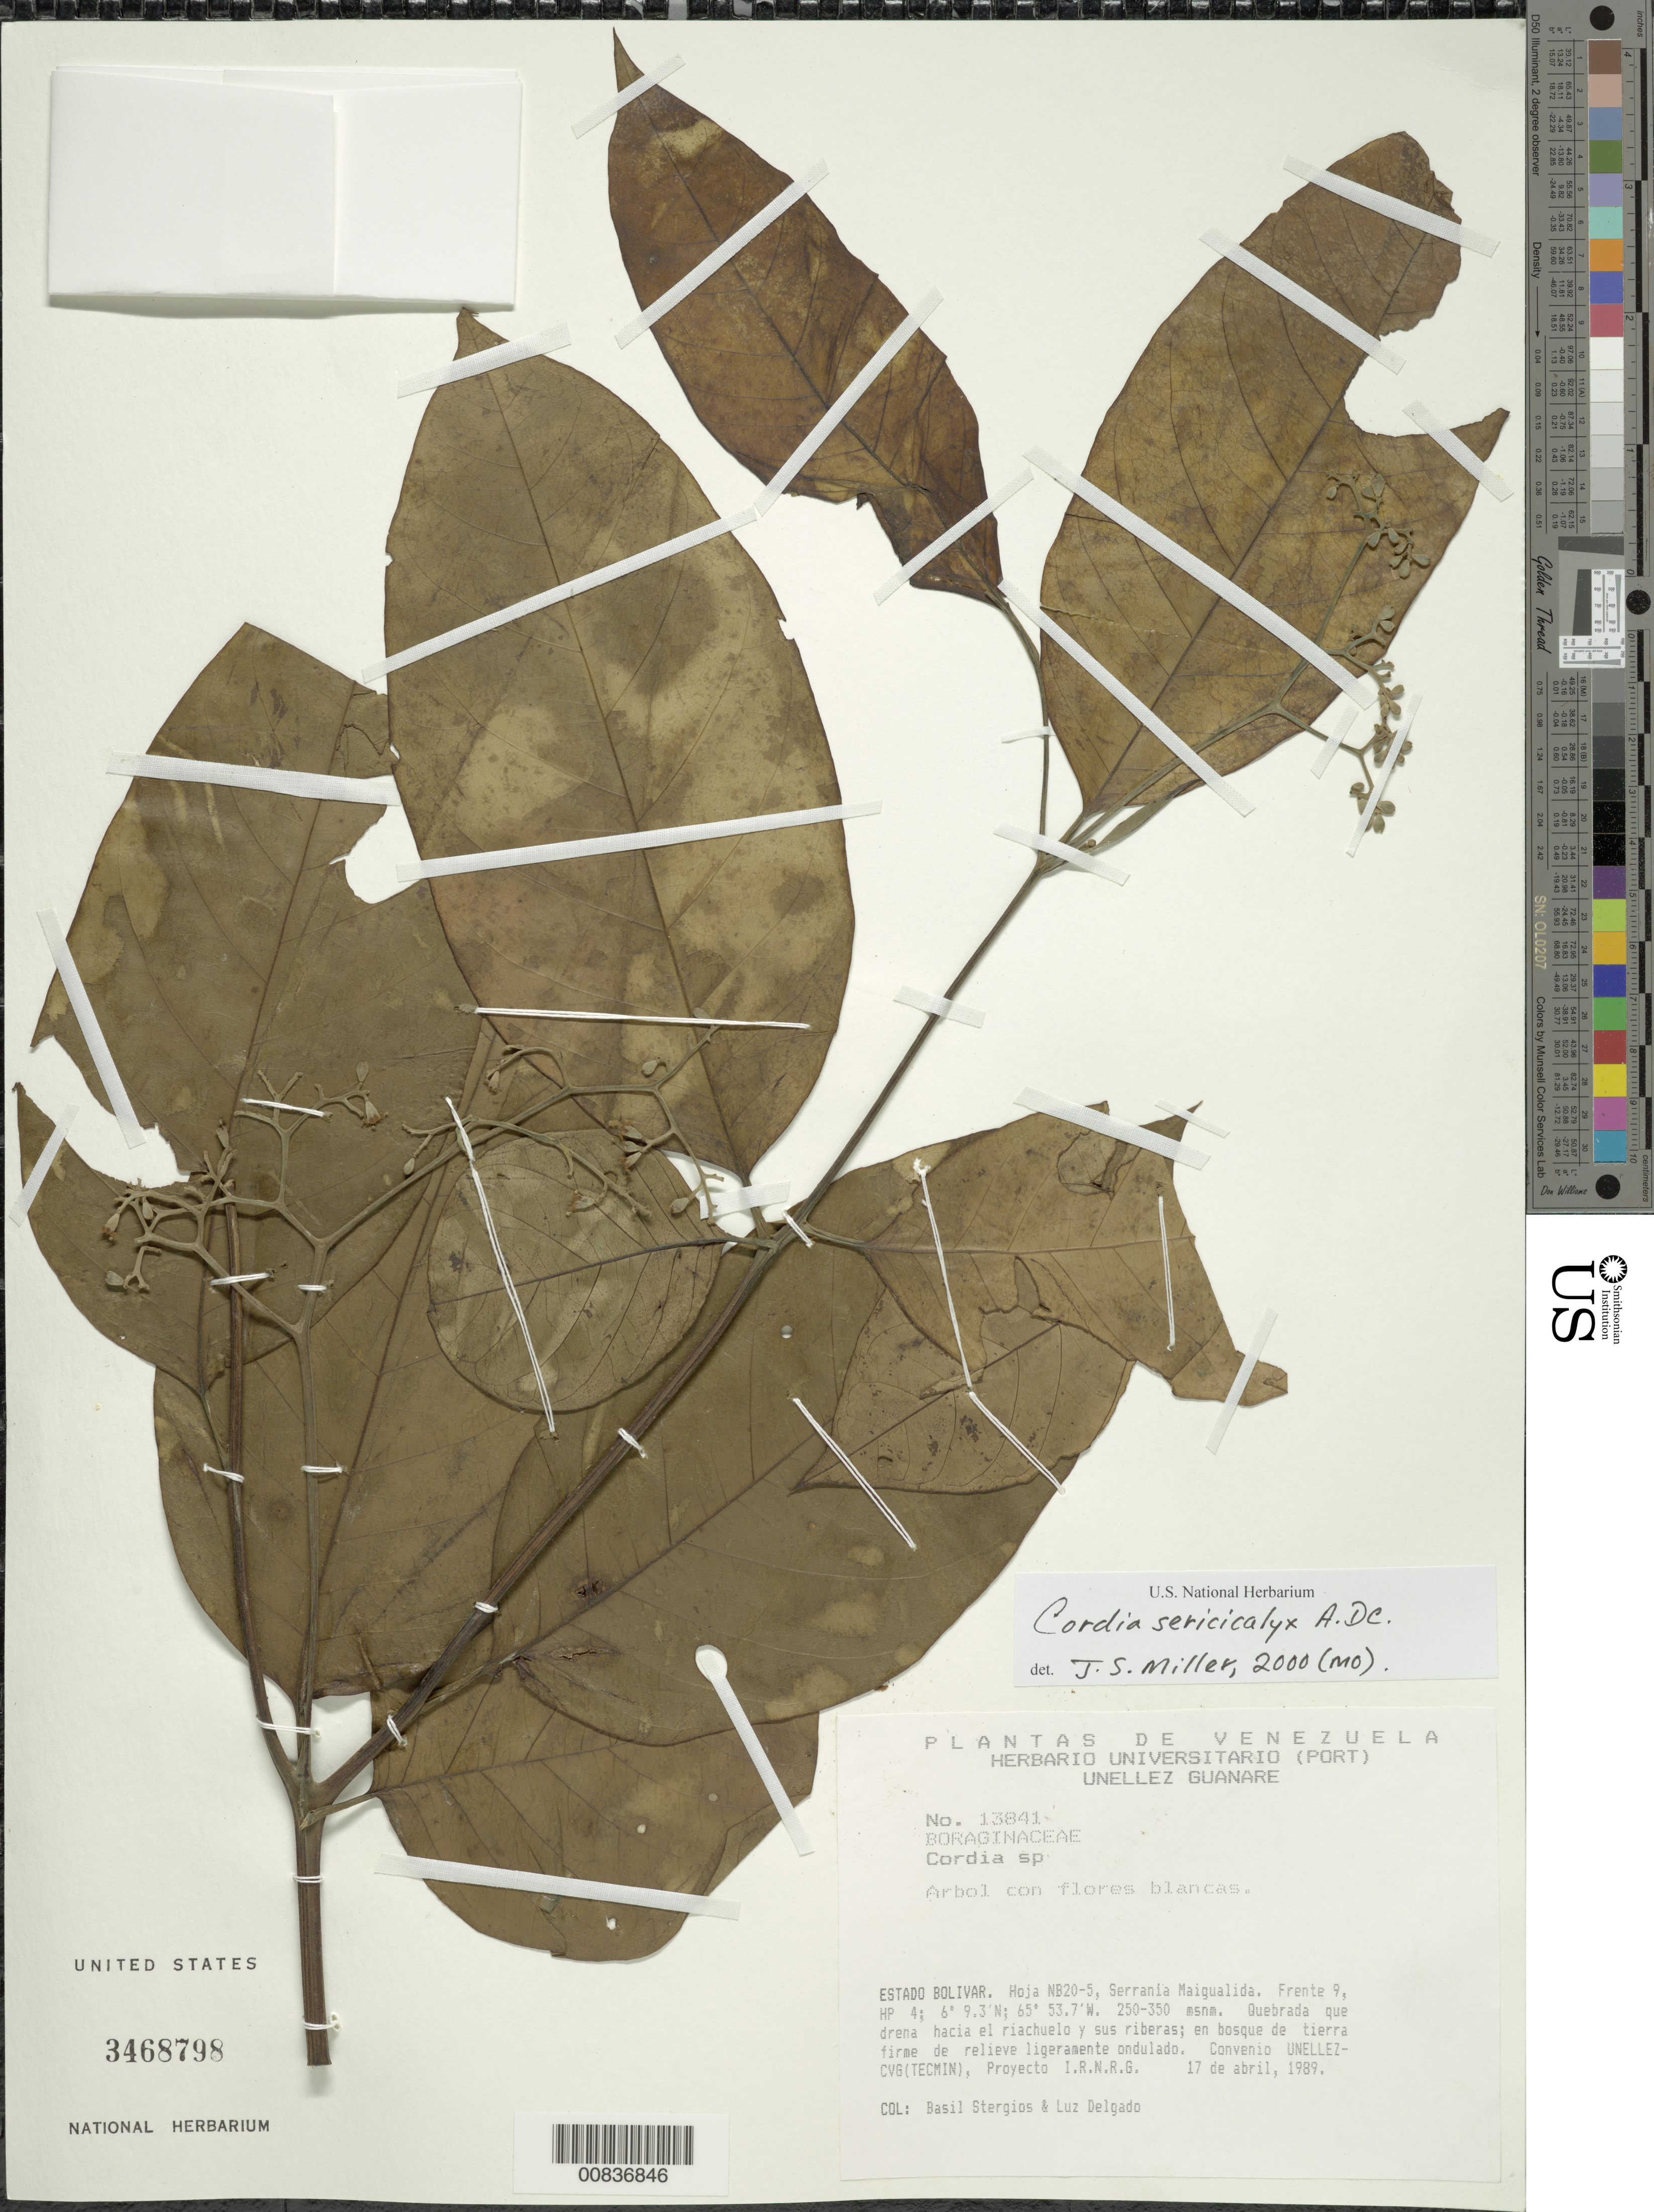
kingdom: Plantae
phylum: Tracheophyta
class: Magnoliopsida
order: Boraginales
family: Cordiaceae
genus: Cordia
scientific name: Cordia sericicalyx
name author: A. DC. in DC.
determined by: Miller, J. S.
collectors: B. G. Stergios & L. Delgado V.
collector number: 13841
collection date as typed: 17-Apr-89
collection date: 1989-04-17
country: Venezuela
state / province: Bolívar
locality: Serrania Maigualida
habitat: Quebrada que drena hacia el riachuelo y sus riberas; en bosque de tierra firme de relieve ligeramente ondulado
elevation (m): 250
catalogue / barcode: US 3468798